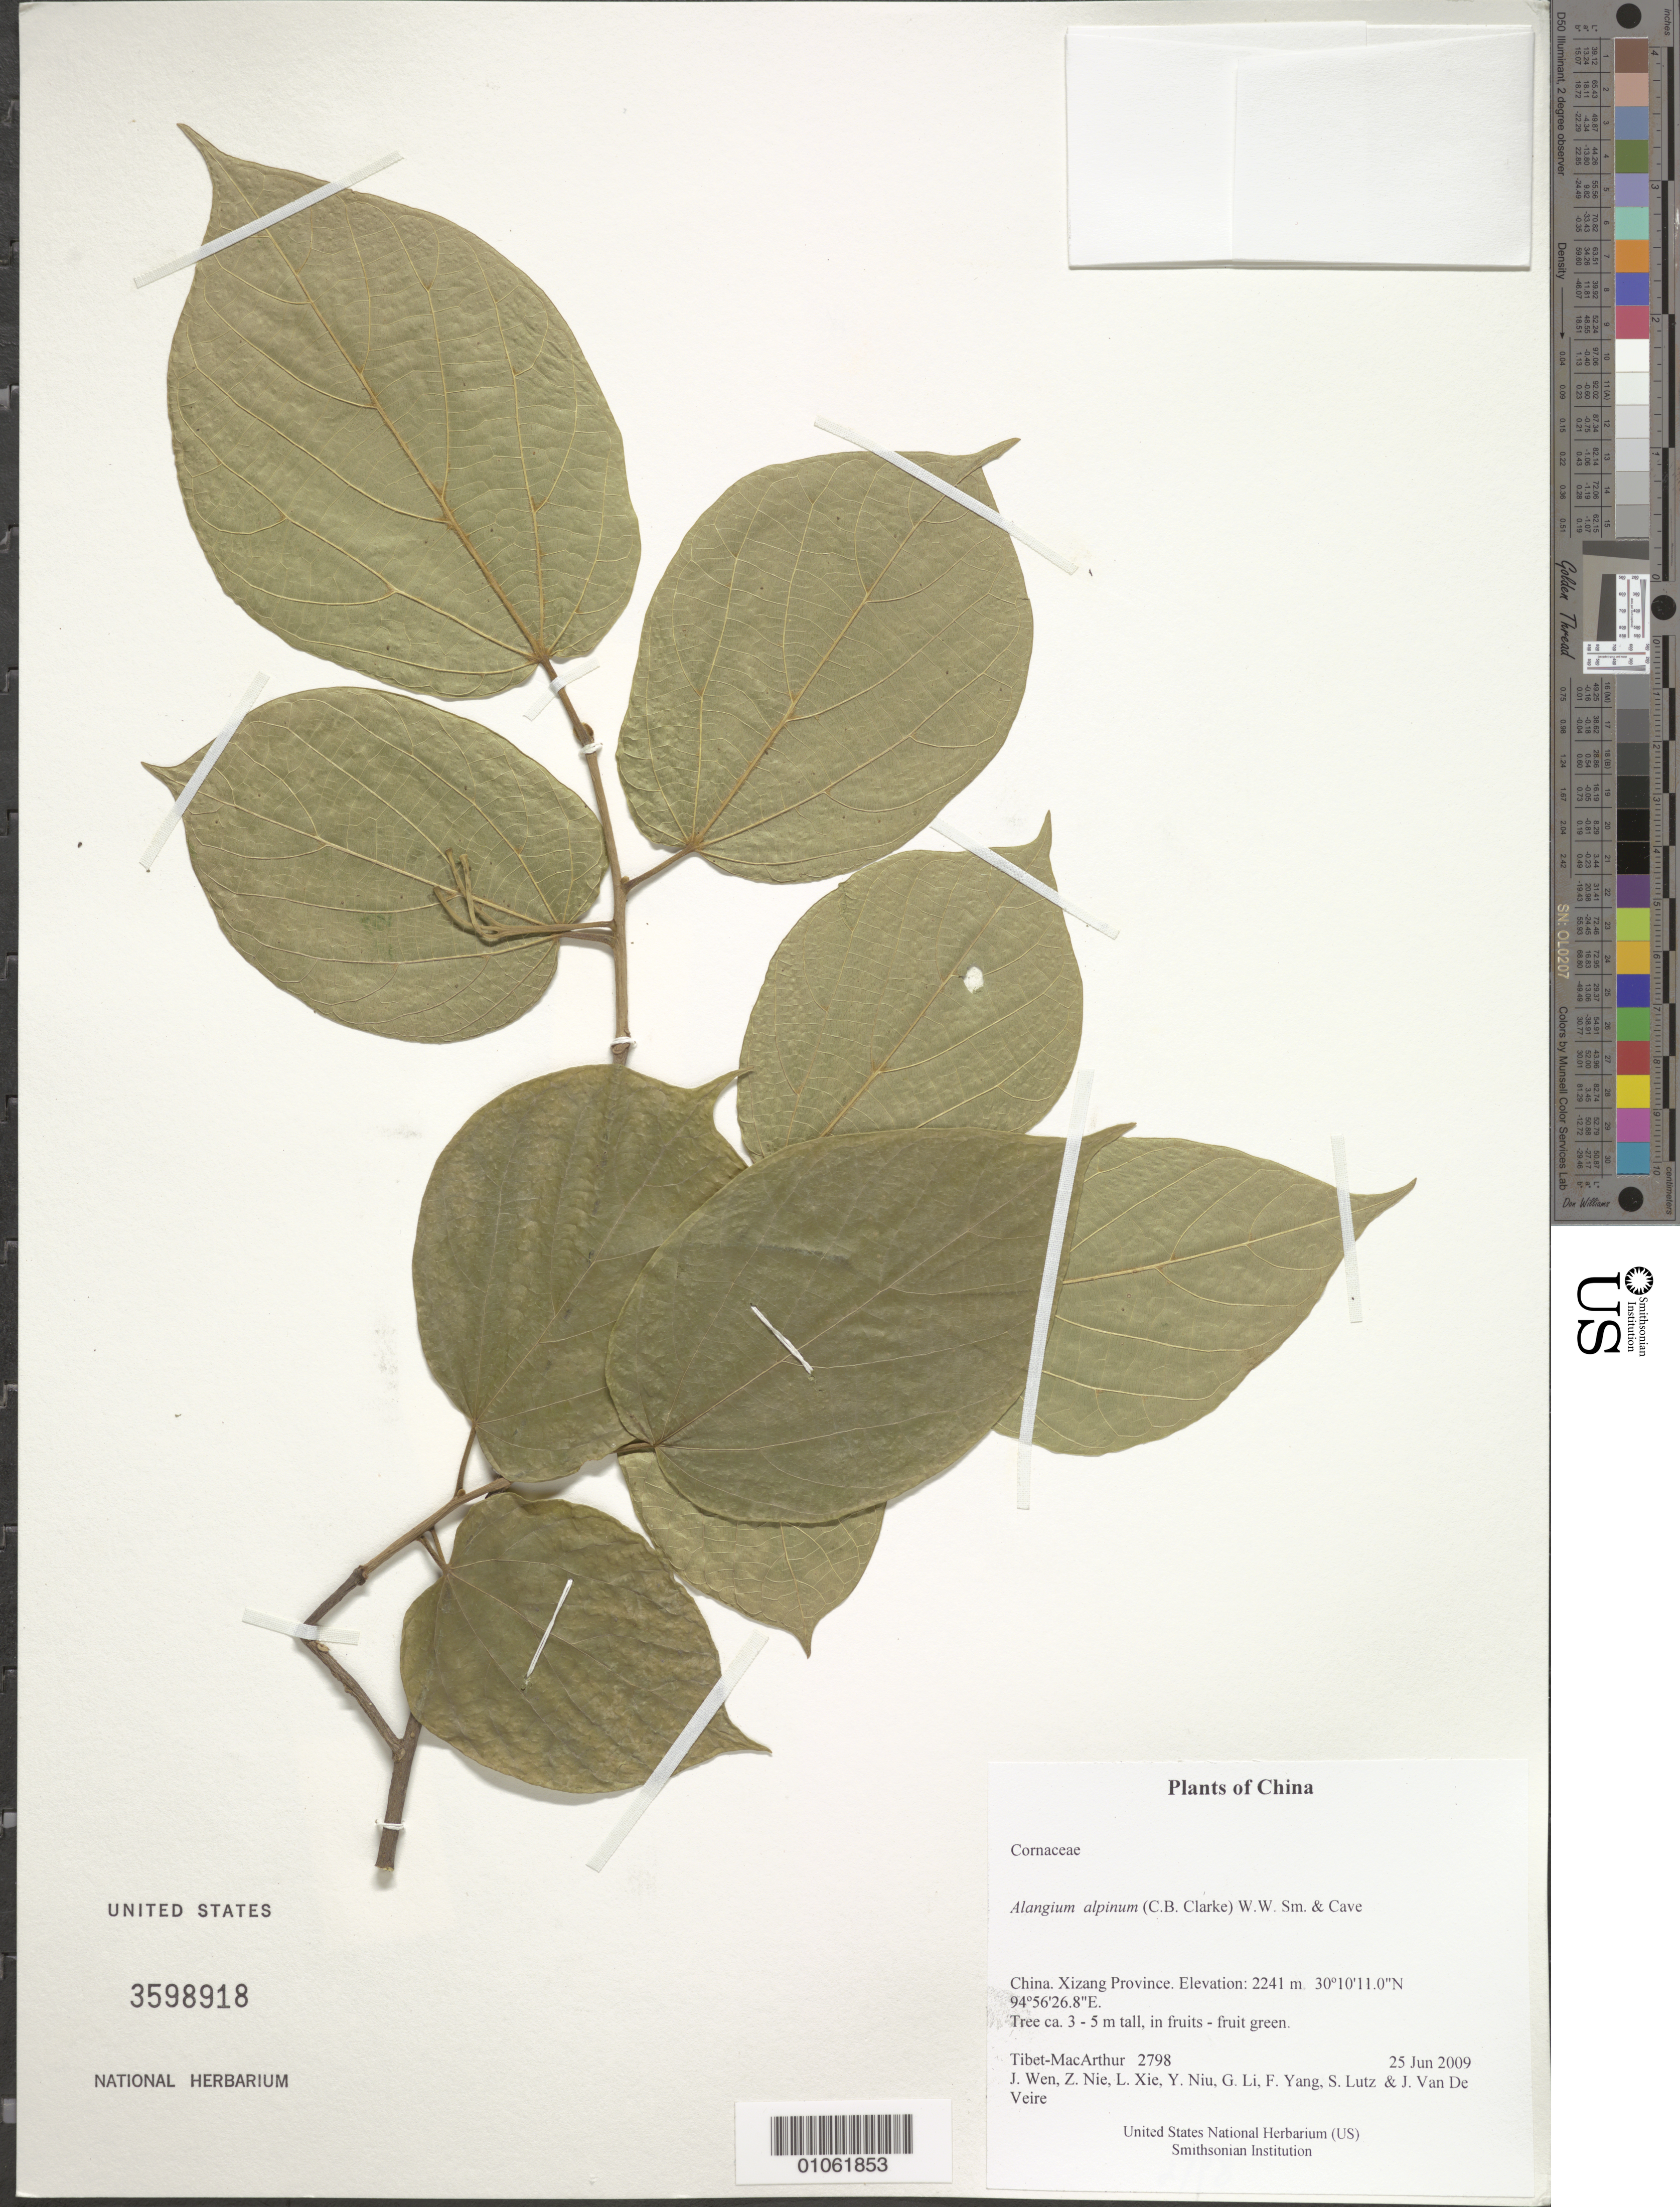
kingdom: Plantae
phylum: Tracheophyta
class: Magnoliopsida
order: Cornales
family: Cornaceae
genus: Alangium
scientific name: Alangium alpinum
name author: (C.B. Clarke) W.W. Sm. & Cave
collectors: Tibet-MacArthur, J. Wen, Z. Nie, L. Xie, Y. Niu, G. Li, F. Yang, S. Lutz & J. Van De Veire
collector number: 2798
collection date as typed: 25 Jun 2009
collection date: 2009-06-25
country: China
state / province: Xizang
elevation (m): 2241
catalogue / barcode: US 3598918